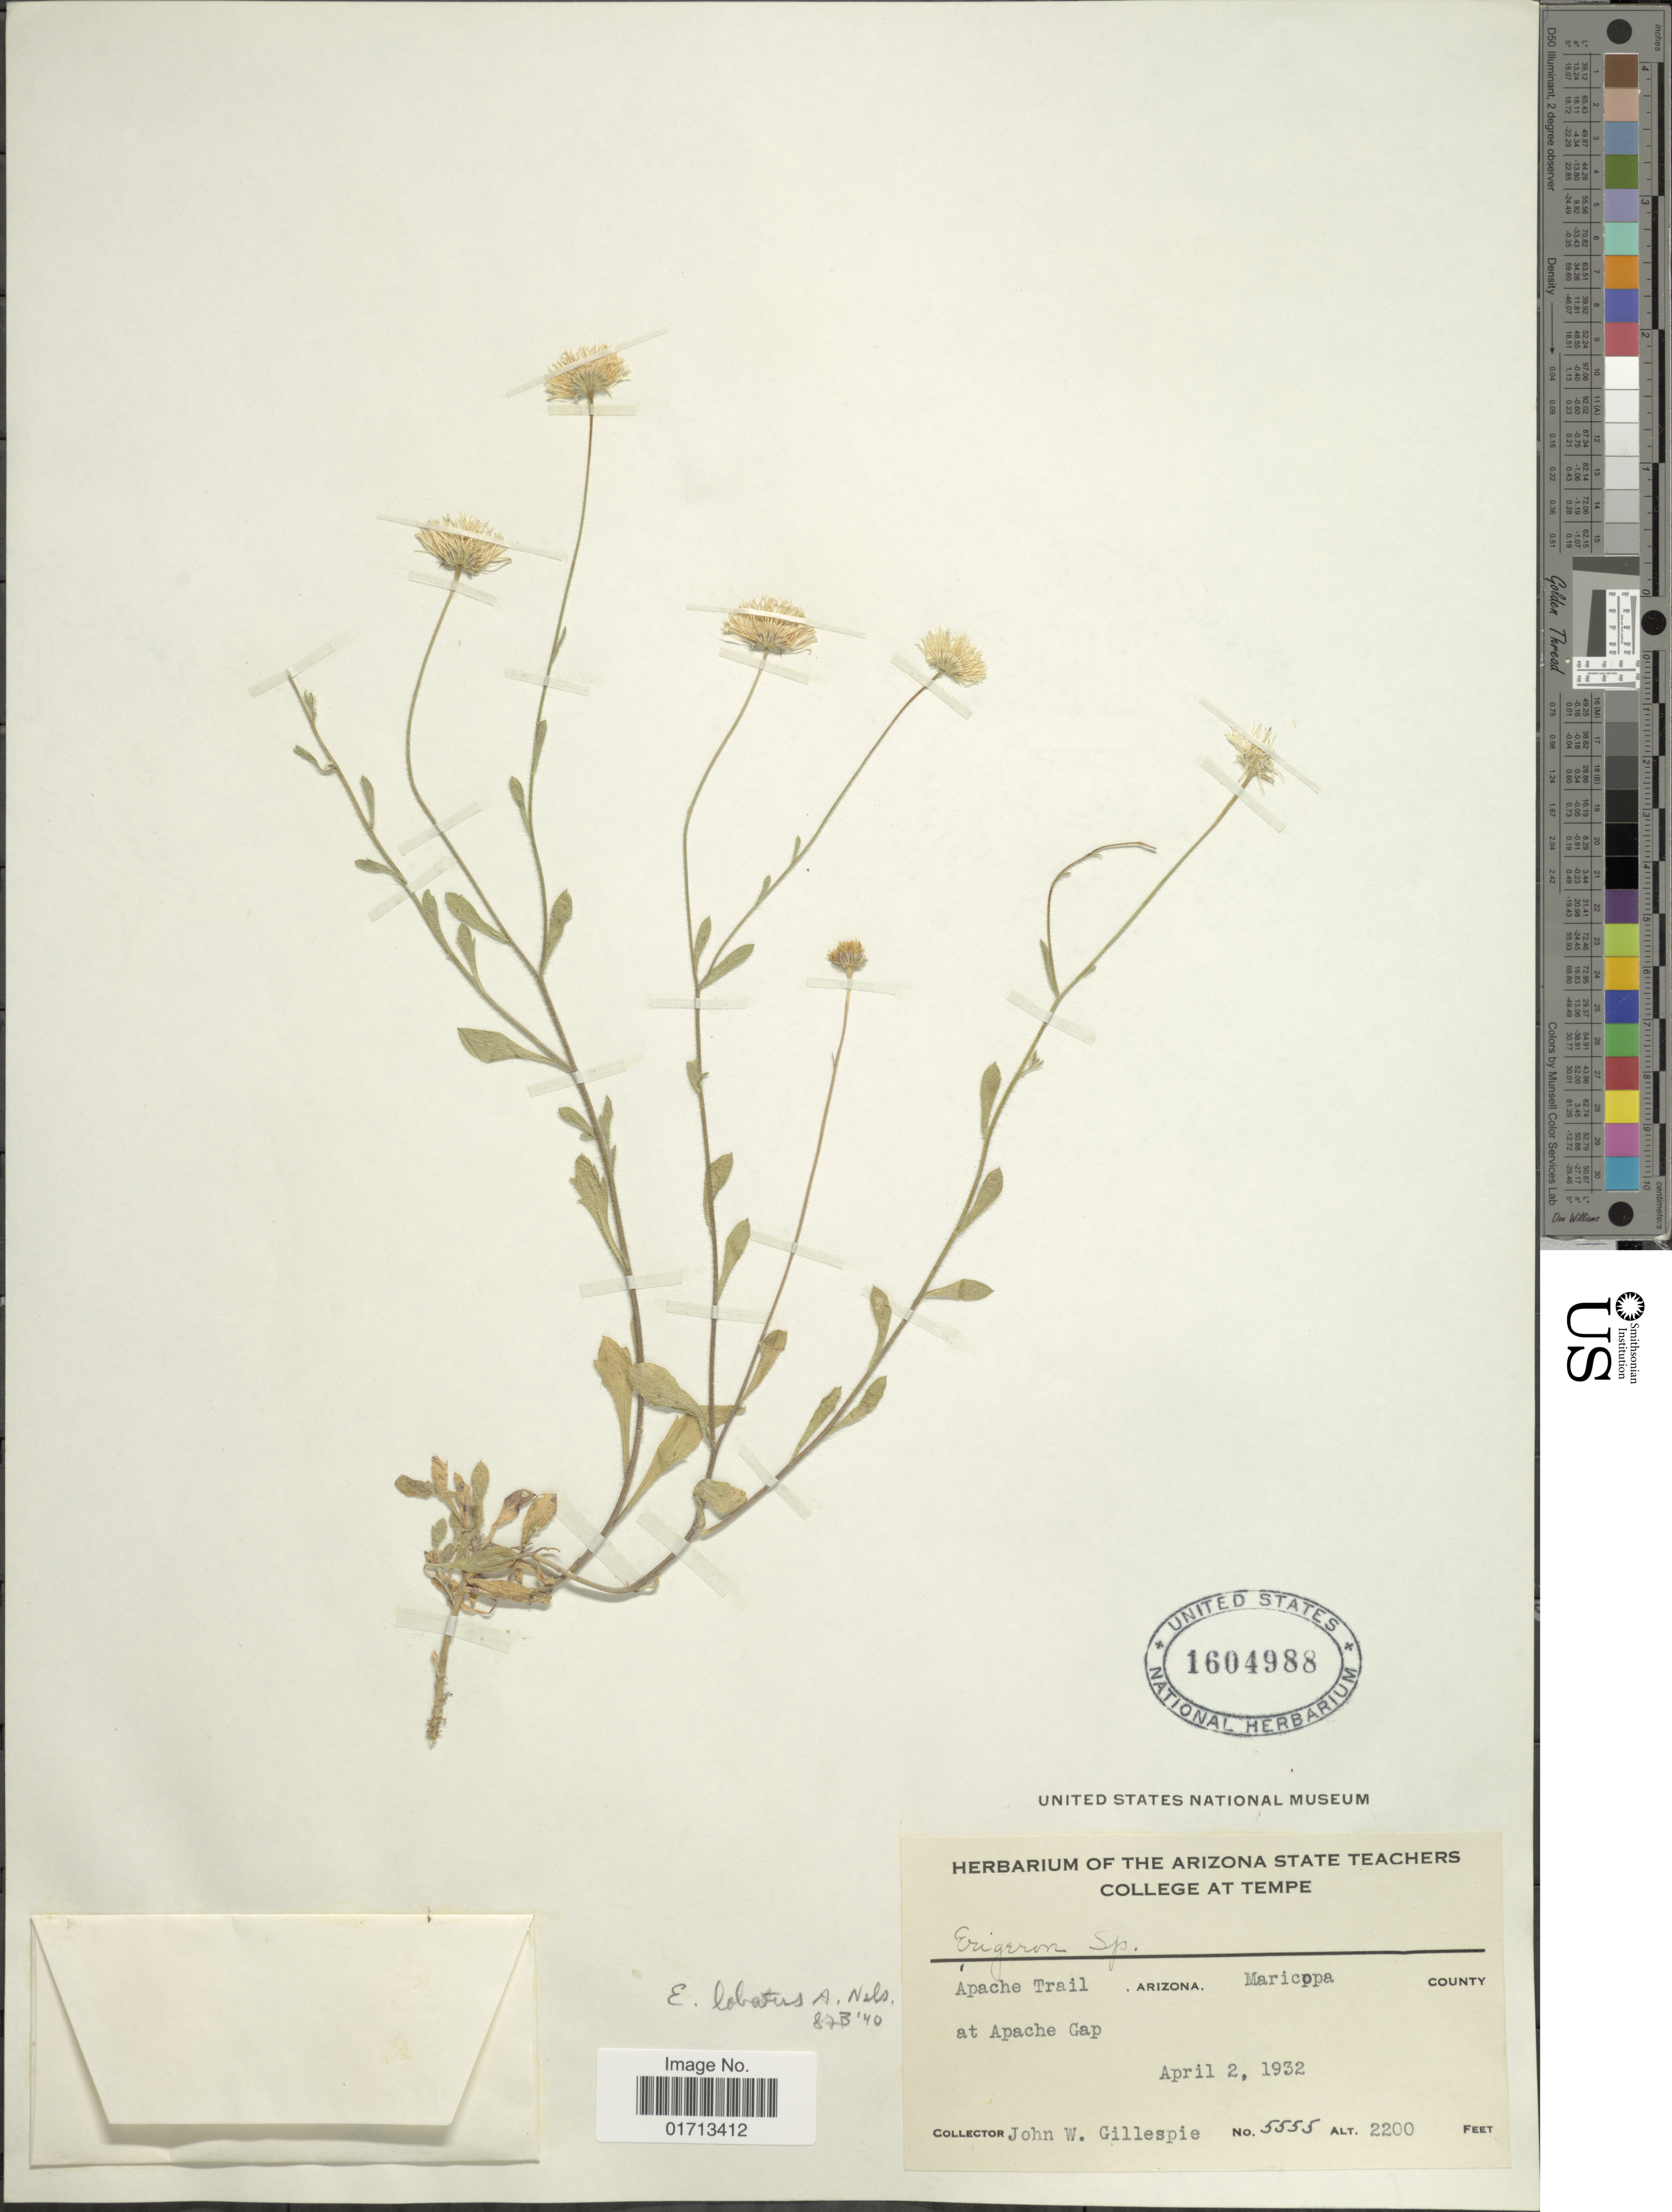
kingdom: Plantae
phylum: Tracheophyta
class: Magnoliopsida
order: Asterales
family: Asteraceae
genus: Erigeron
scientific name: Erigeron lobatus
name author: A. Nelson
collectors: J. W. Gillespie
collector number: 5555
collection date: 1932-04-02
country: United States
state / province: Arizona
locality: Apache Trail. Maricopa County. At Apache Gap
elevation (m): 671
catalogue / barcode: US 1604988